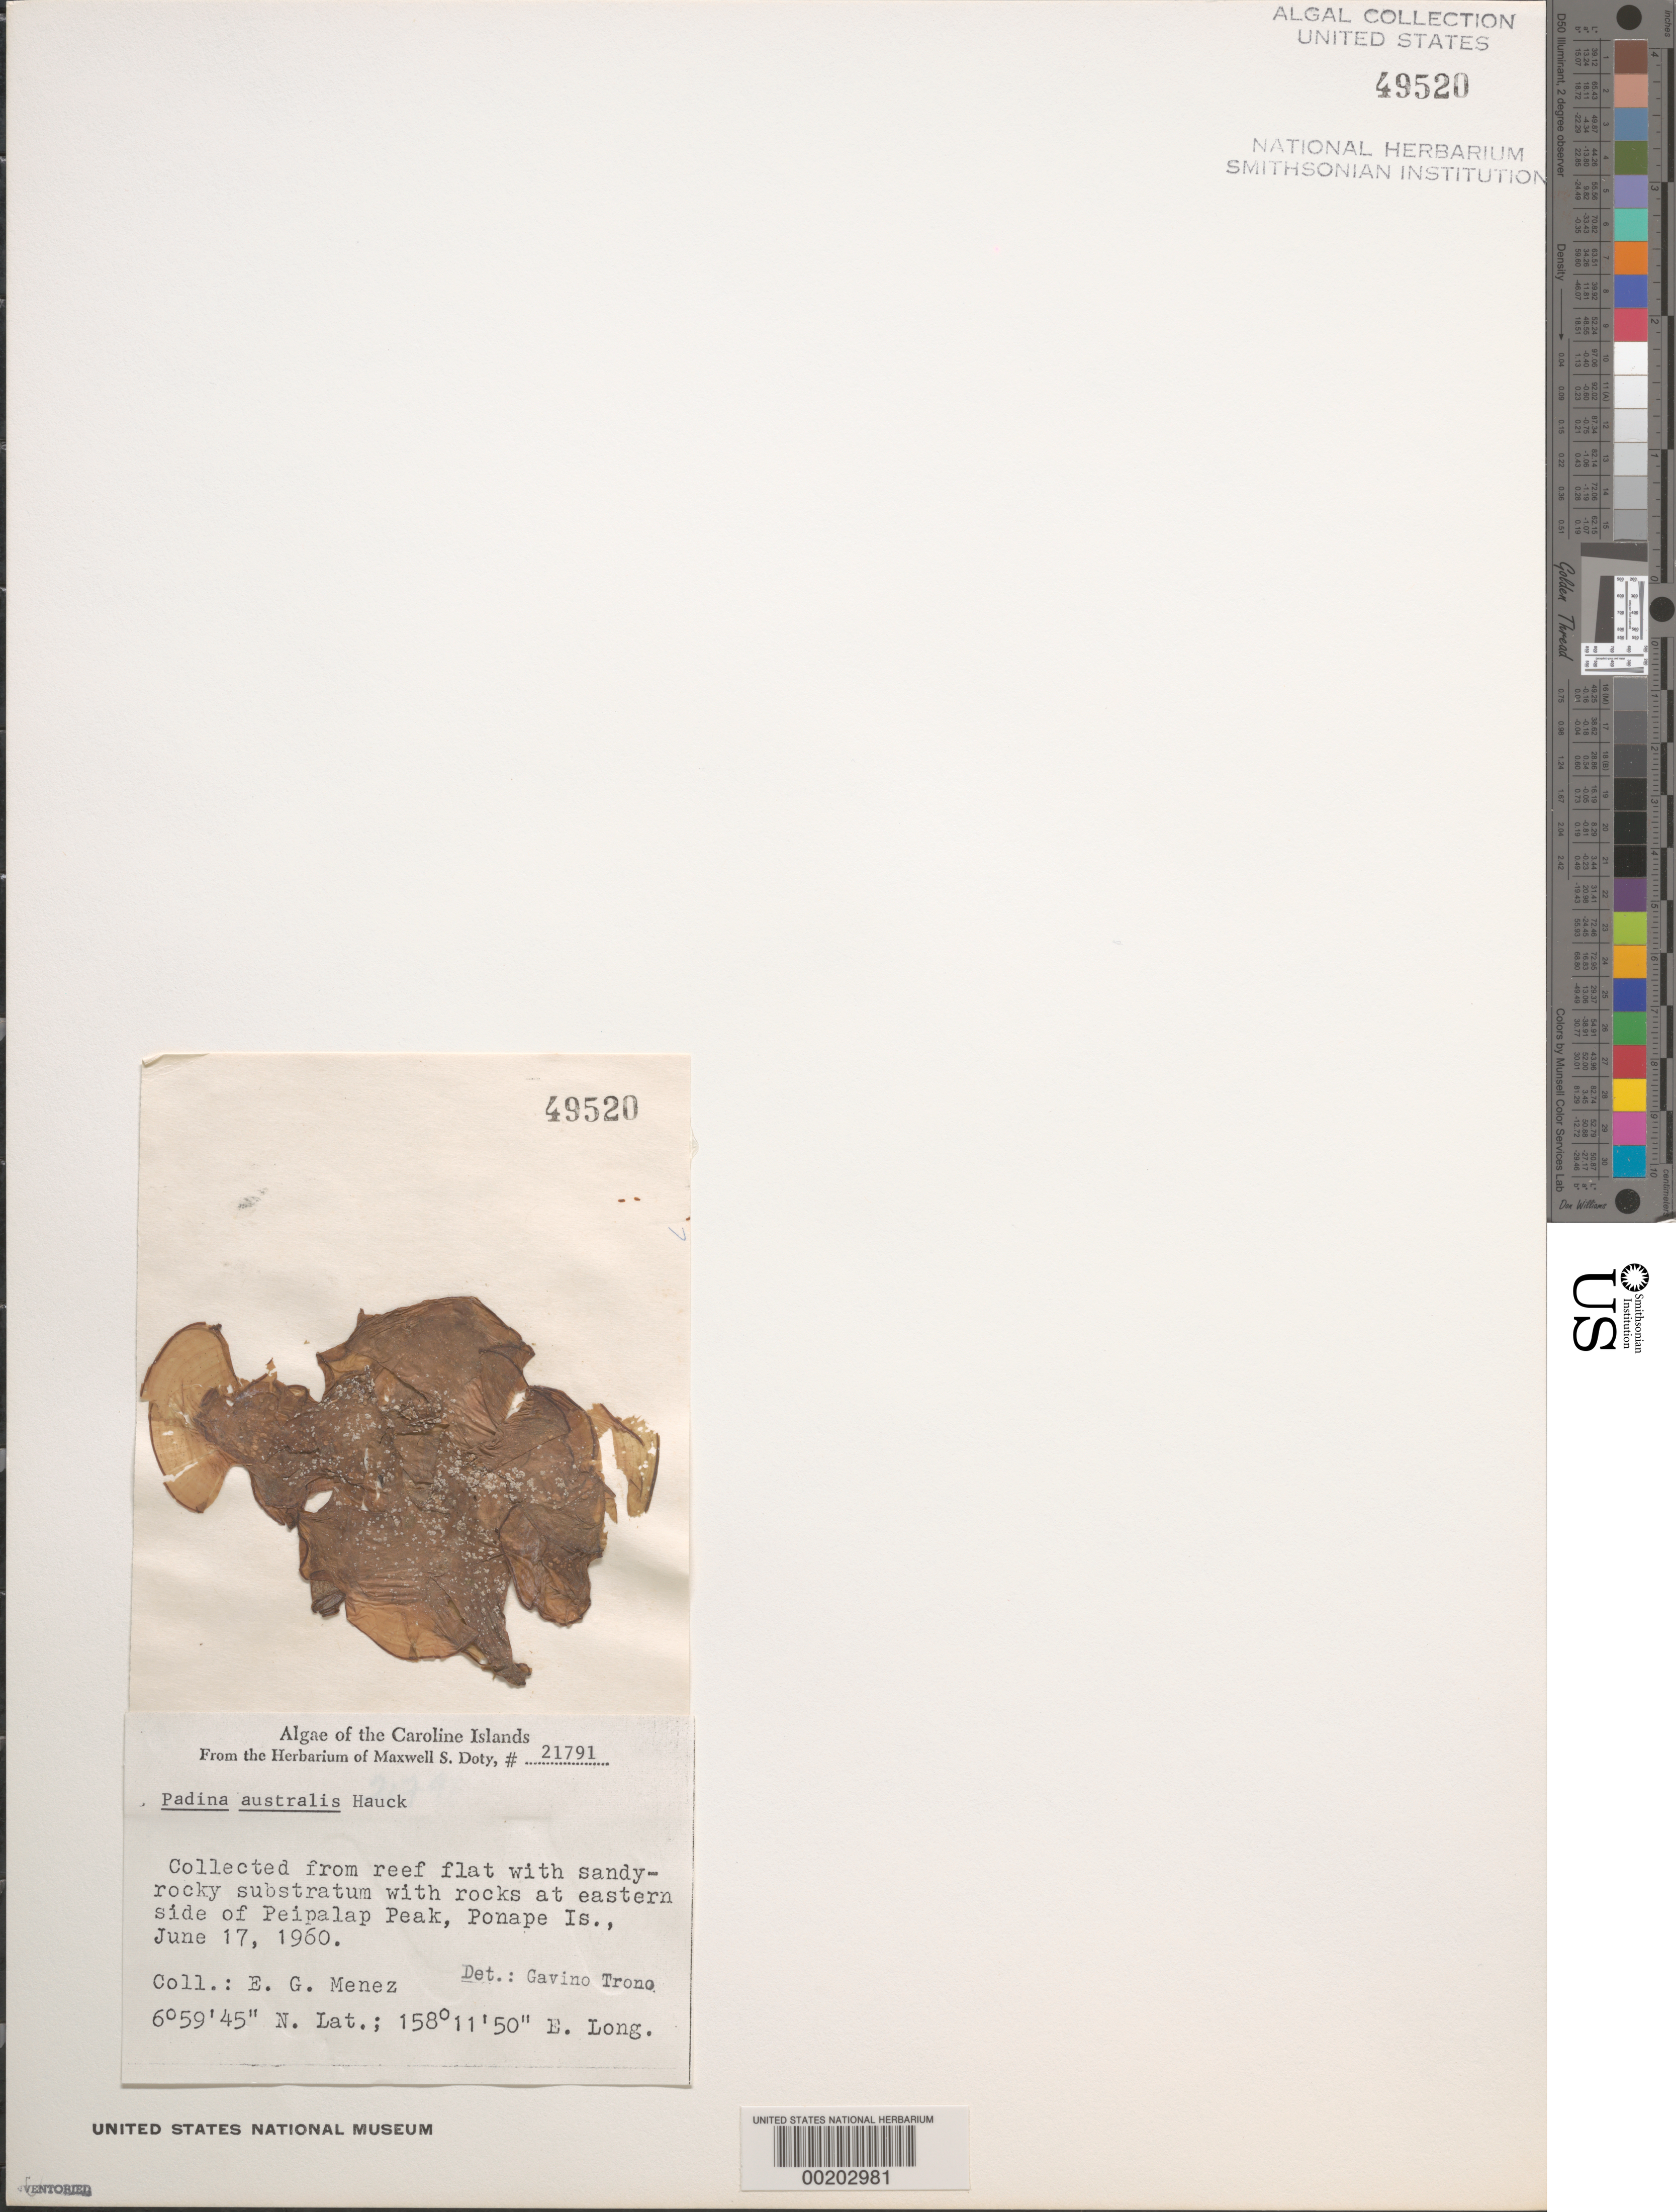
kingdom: Chromista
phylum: Ochrophyta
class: Phaeophyceae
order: Dictyotales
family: Dictyotaceae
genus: Padina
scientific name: Padina australis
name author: Hauck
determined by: Trono, Gavino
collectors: Meñez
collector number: MSD 21791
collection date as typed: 17 Jun 1960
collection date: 1960-06-17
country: Micronesia, Federated States of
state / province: Pohnpei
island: Pohnpei [Ponape]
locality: Peipalap Peak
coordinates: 6 59' 45" N, 158 11' 50" E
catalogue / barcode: US 49520